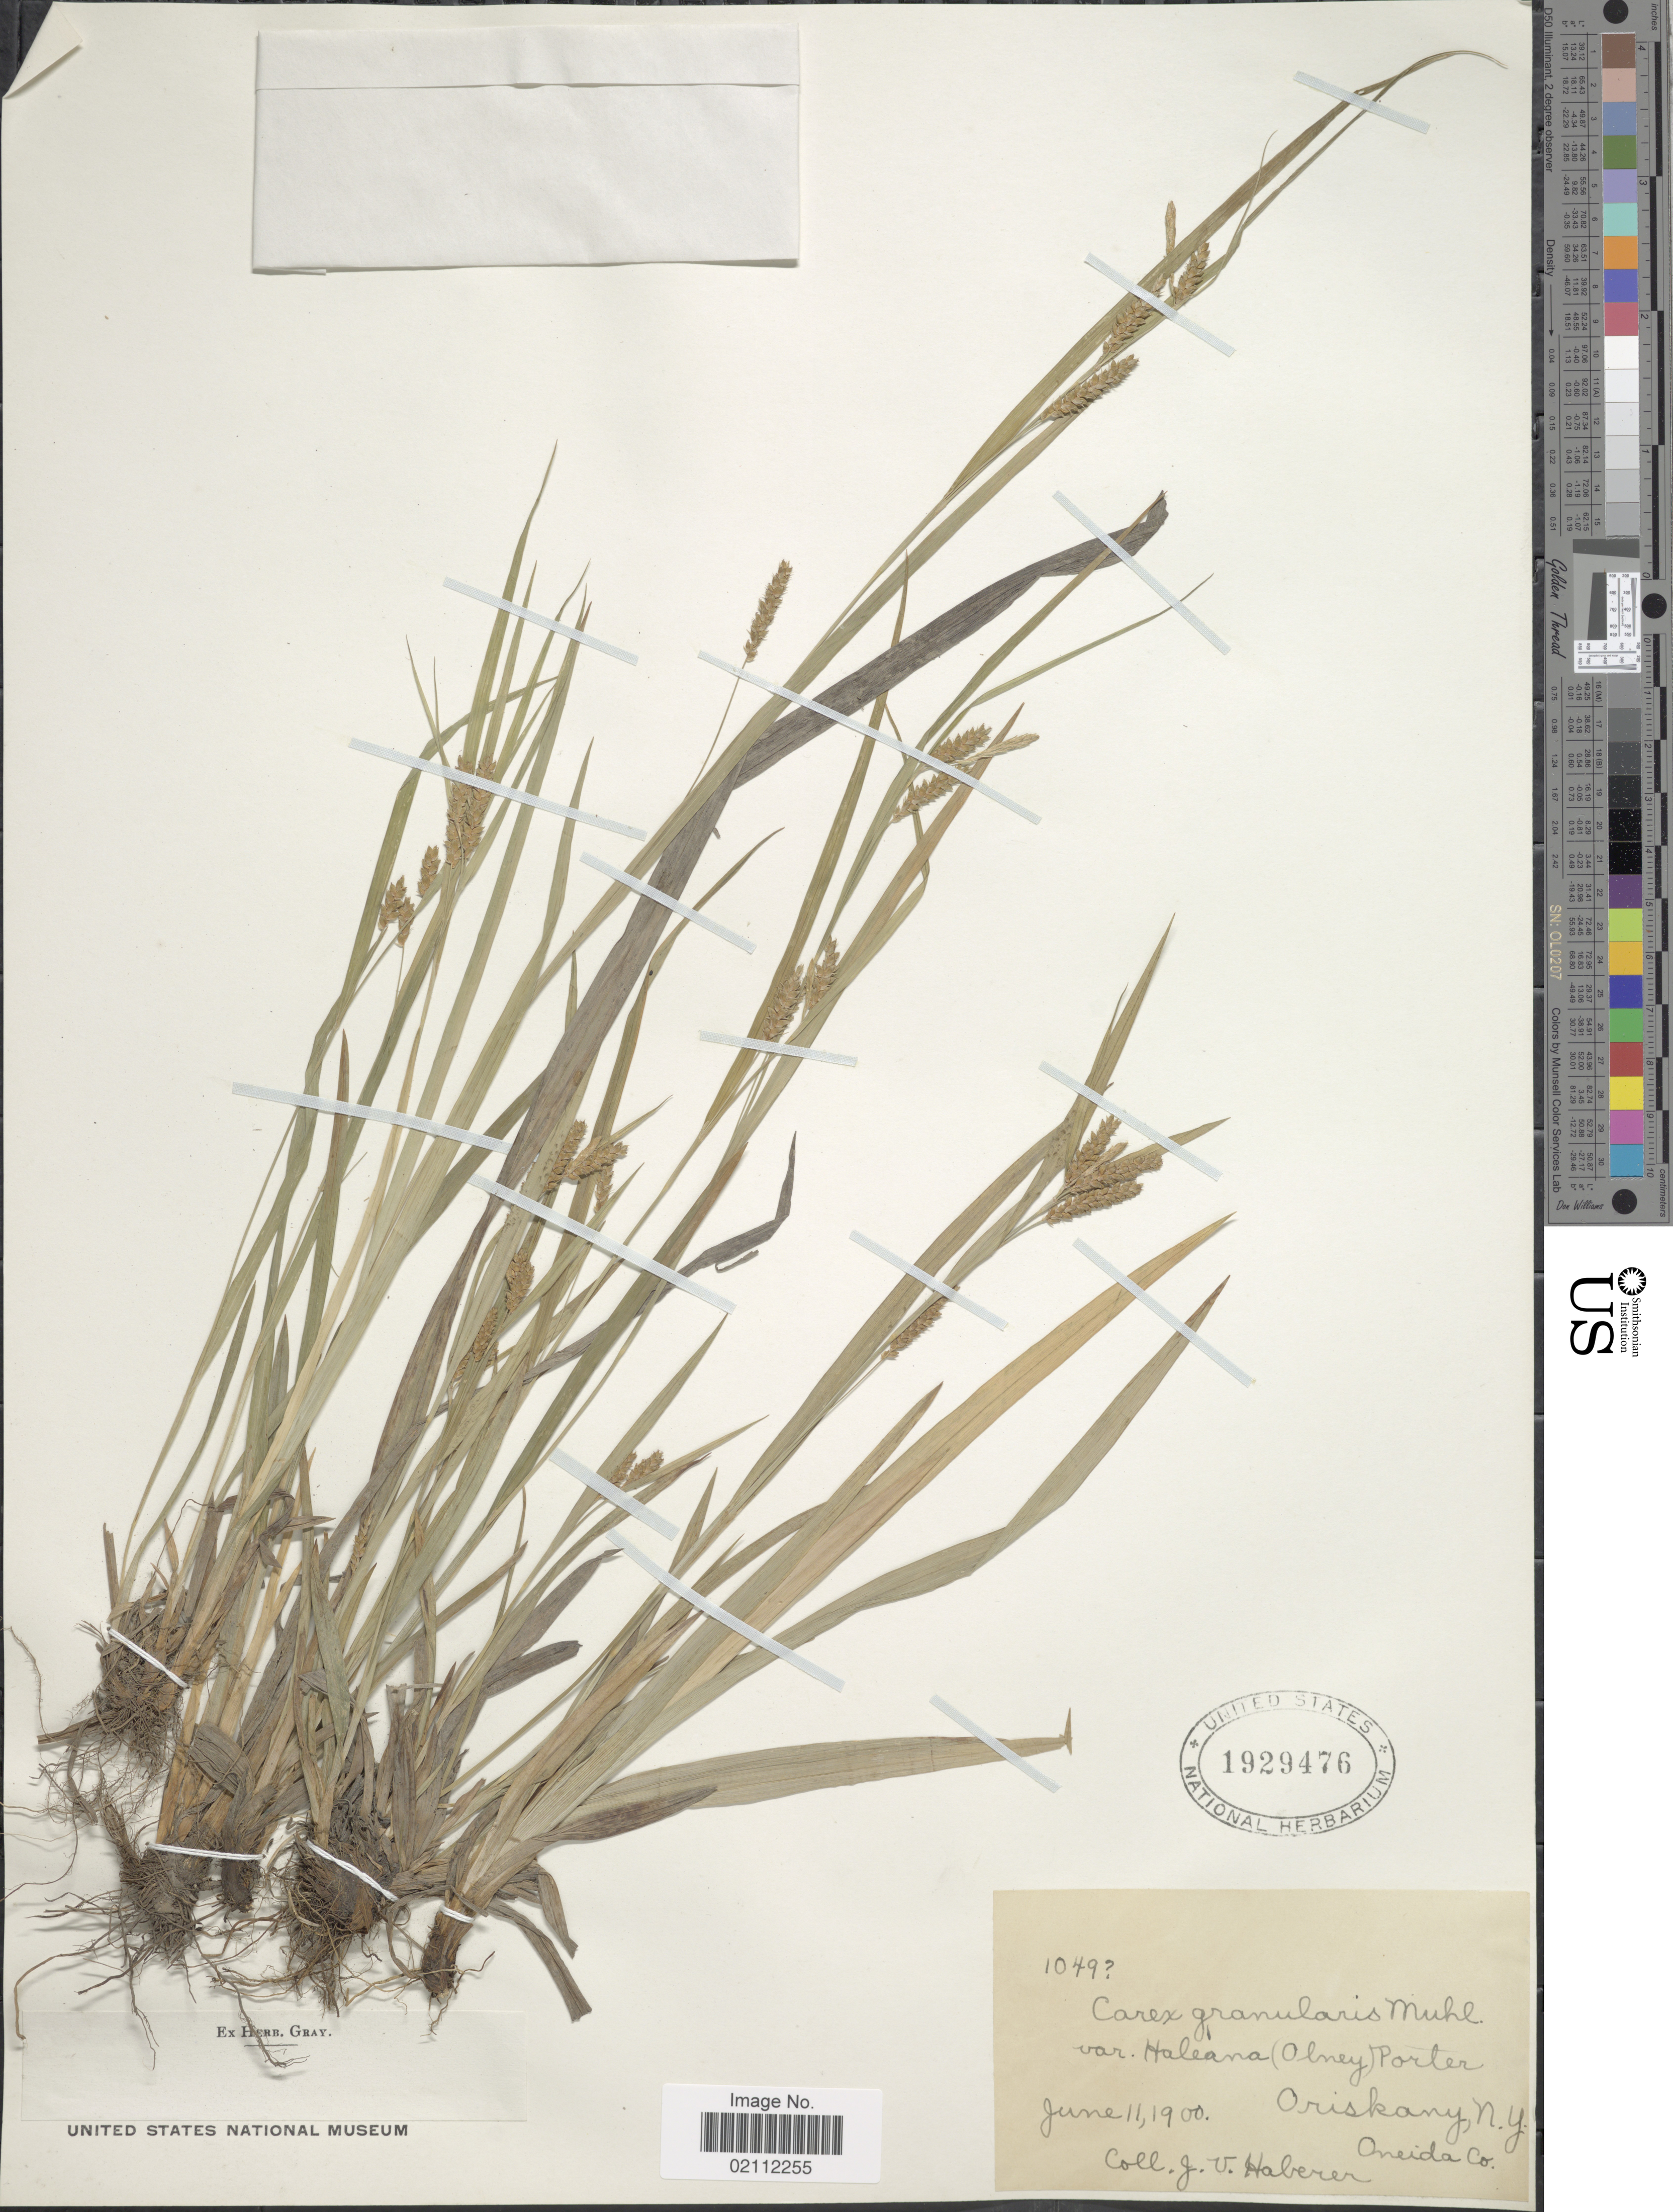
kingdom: Plantae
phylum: Tracheophyta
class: Liliopsida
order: Poales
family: Cyperaceae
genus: Carex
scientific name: Carex granularis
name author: Muhl. ex Willd.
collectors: J. V. Haberer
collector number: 1049?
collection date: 1900-06-11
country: United States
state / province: New York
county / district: Oneida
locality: Oriskany. Oneida Co.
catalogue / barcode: US 1929476